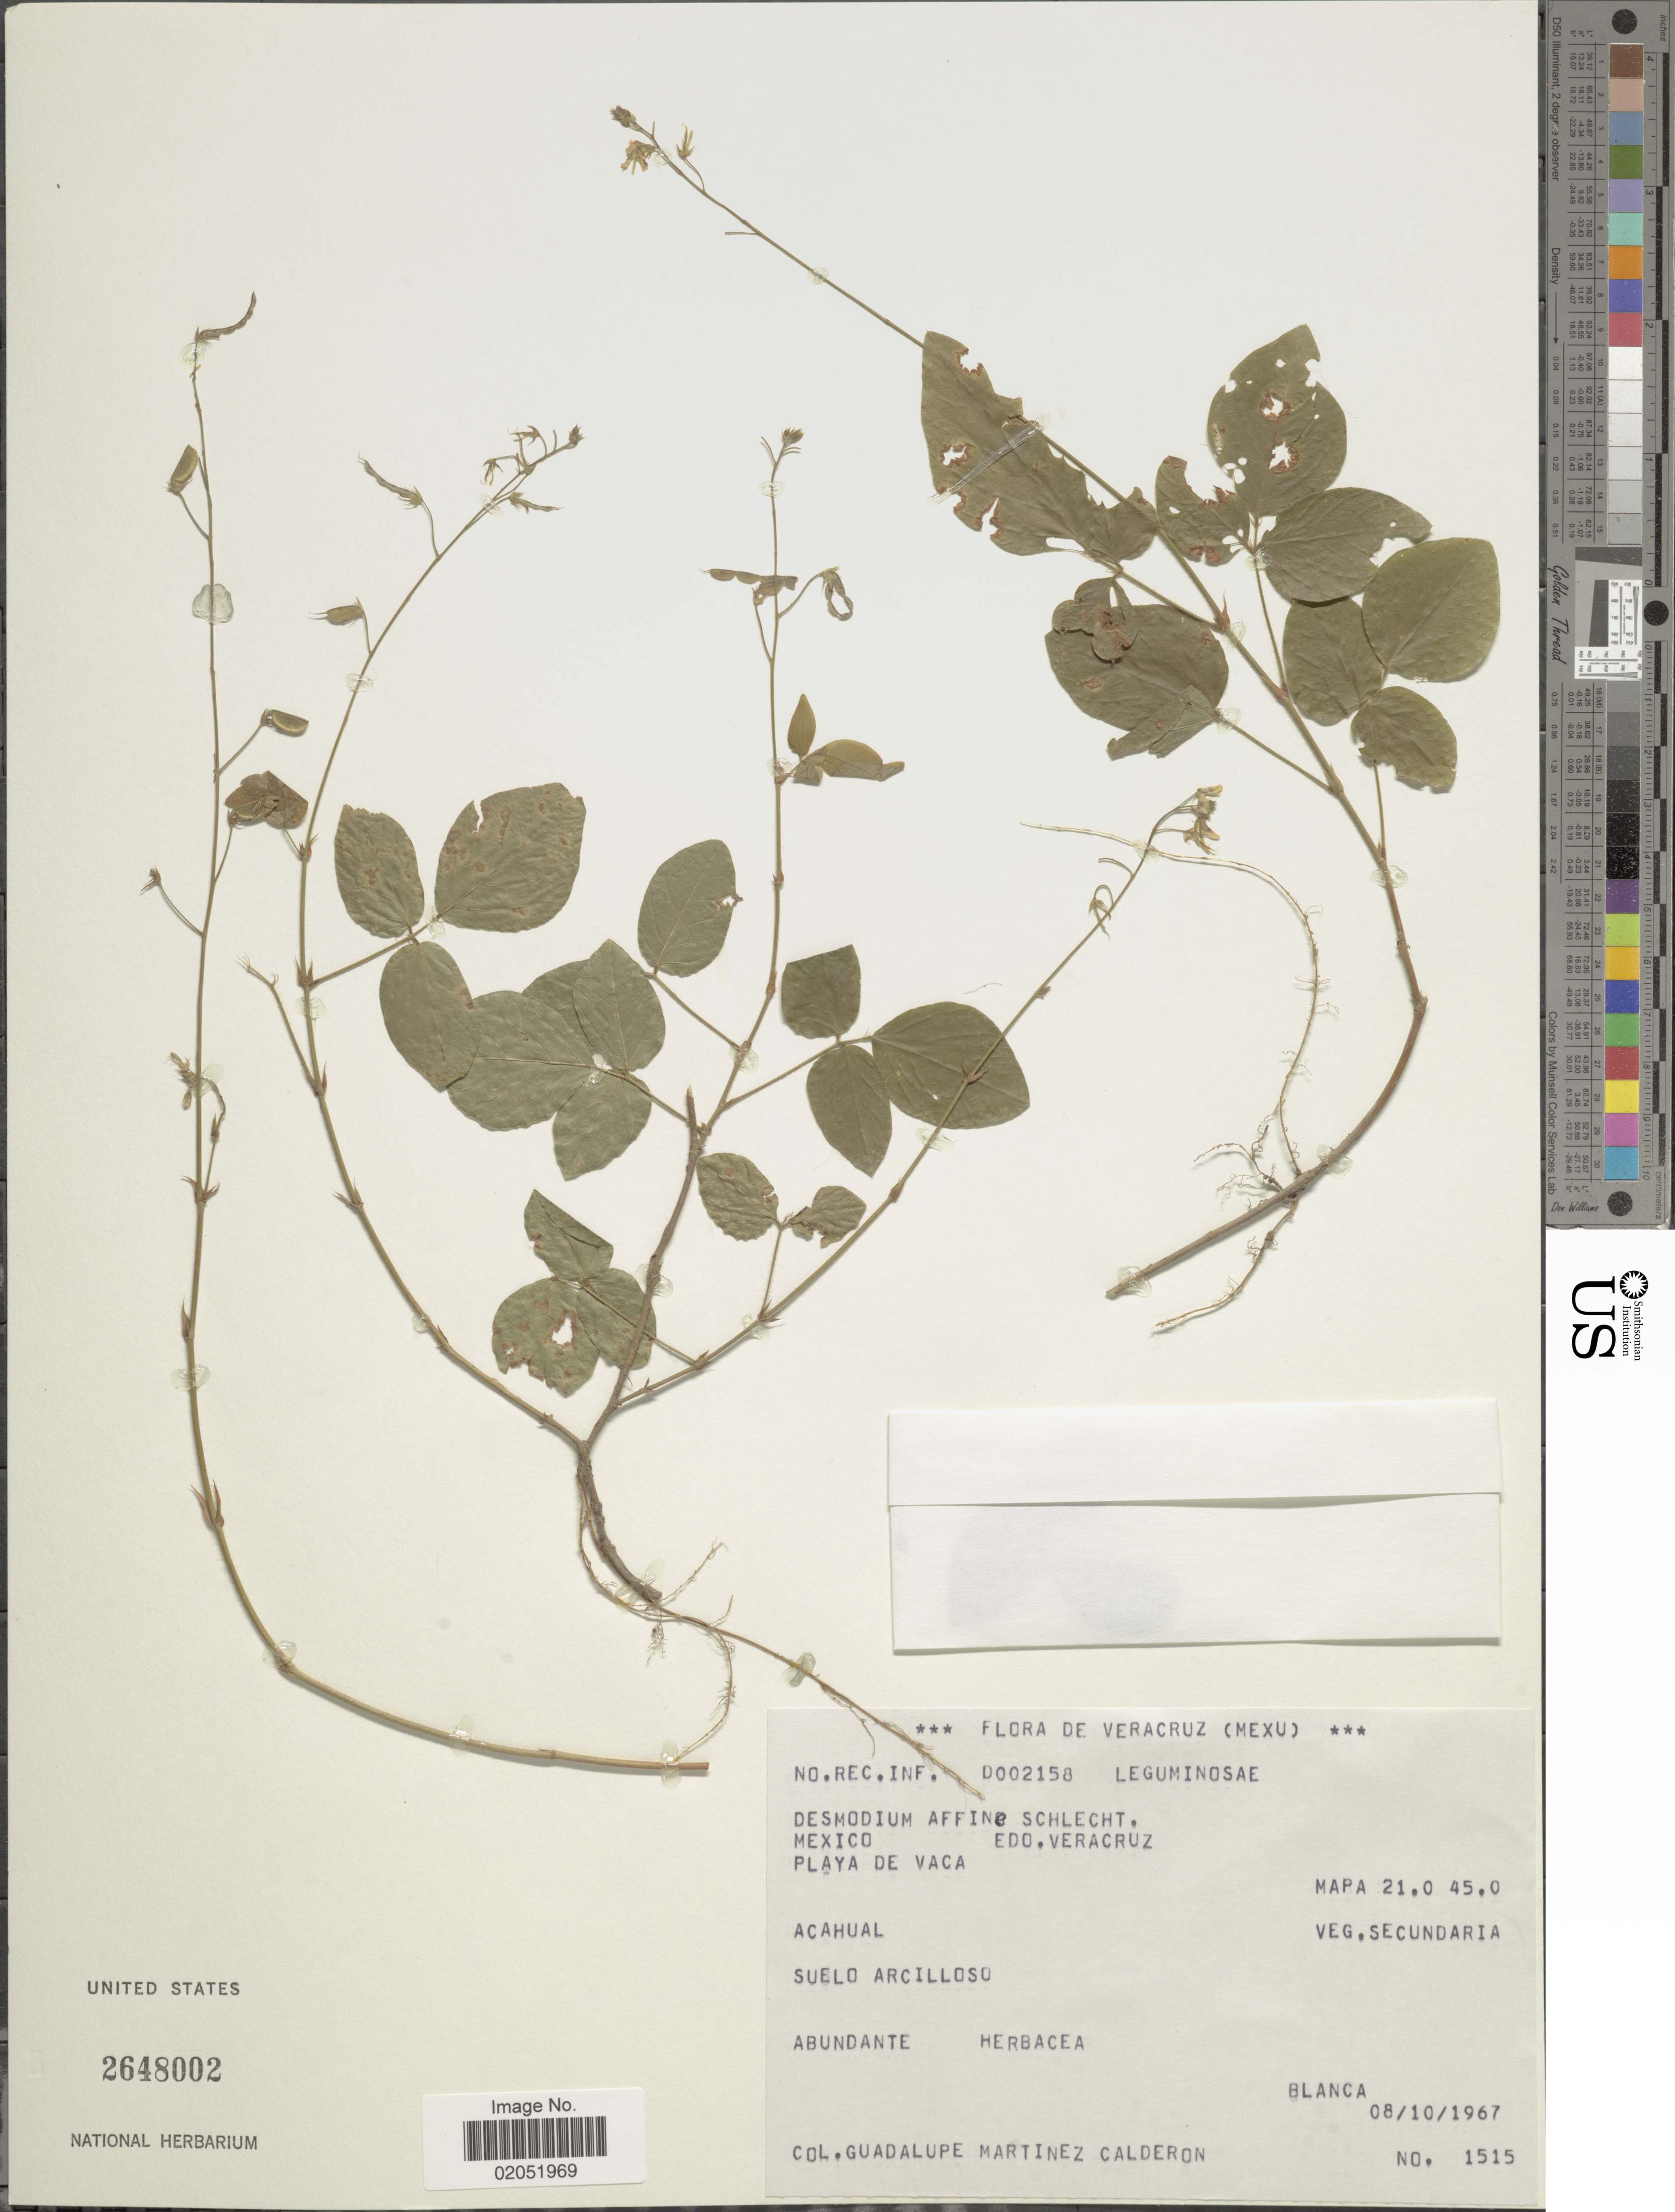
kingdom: Plantae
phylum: Tracheophyta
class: Magnoliopsida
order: Fabales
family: Fabaceae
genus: Desmodium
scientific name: Desmodium affine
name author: Schltdl.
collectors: G. Martinez C.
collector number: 1515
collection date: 1967-10-08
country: Mexico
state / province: Veracruz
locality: Acahual. Mapa 21.0 45.0, Playa de Vaca, Edo. Veracruz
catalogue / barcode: US 2648002